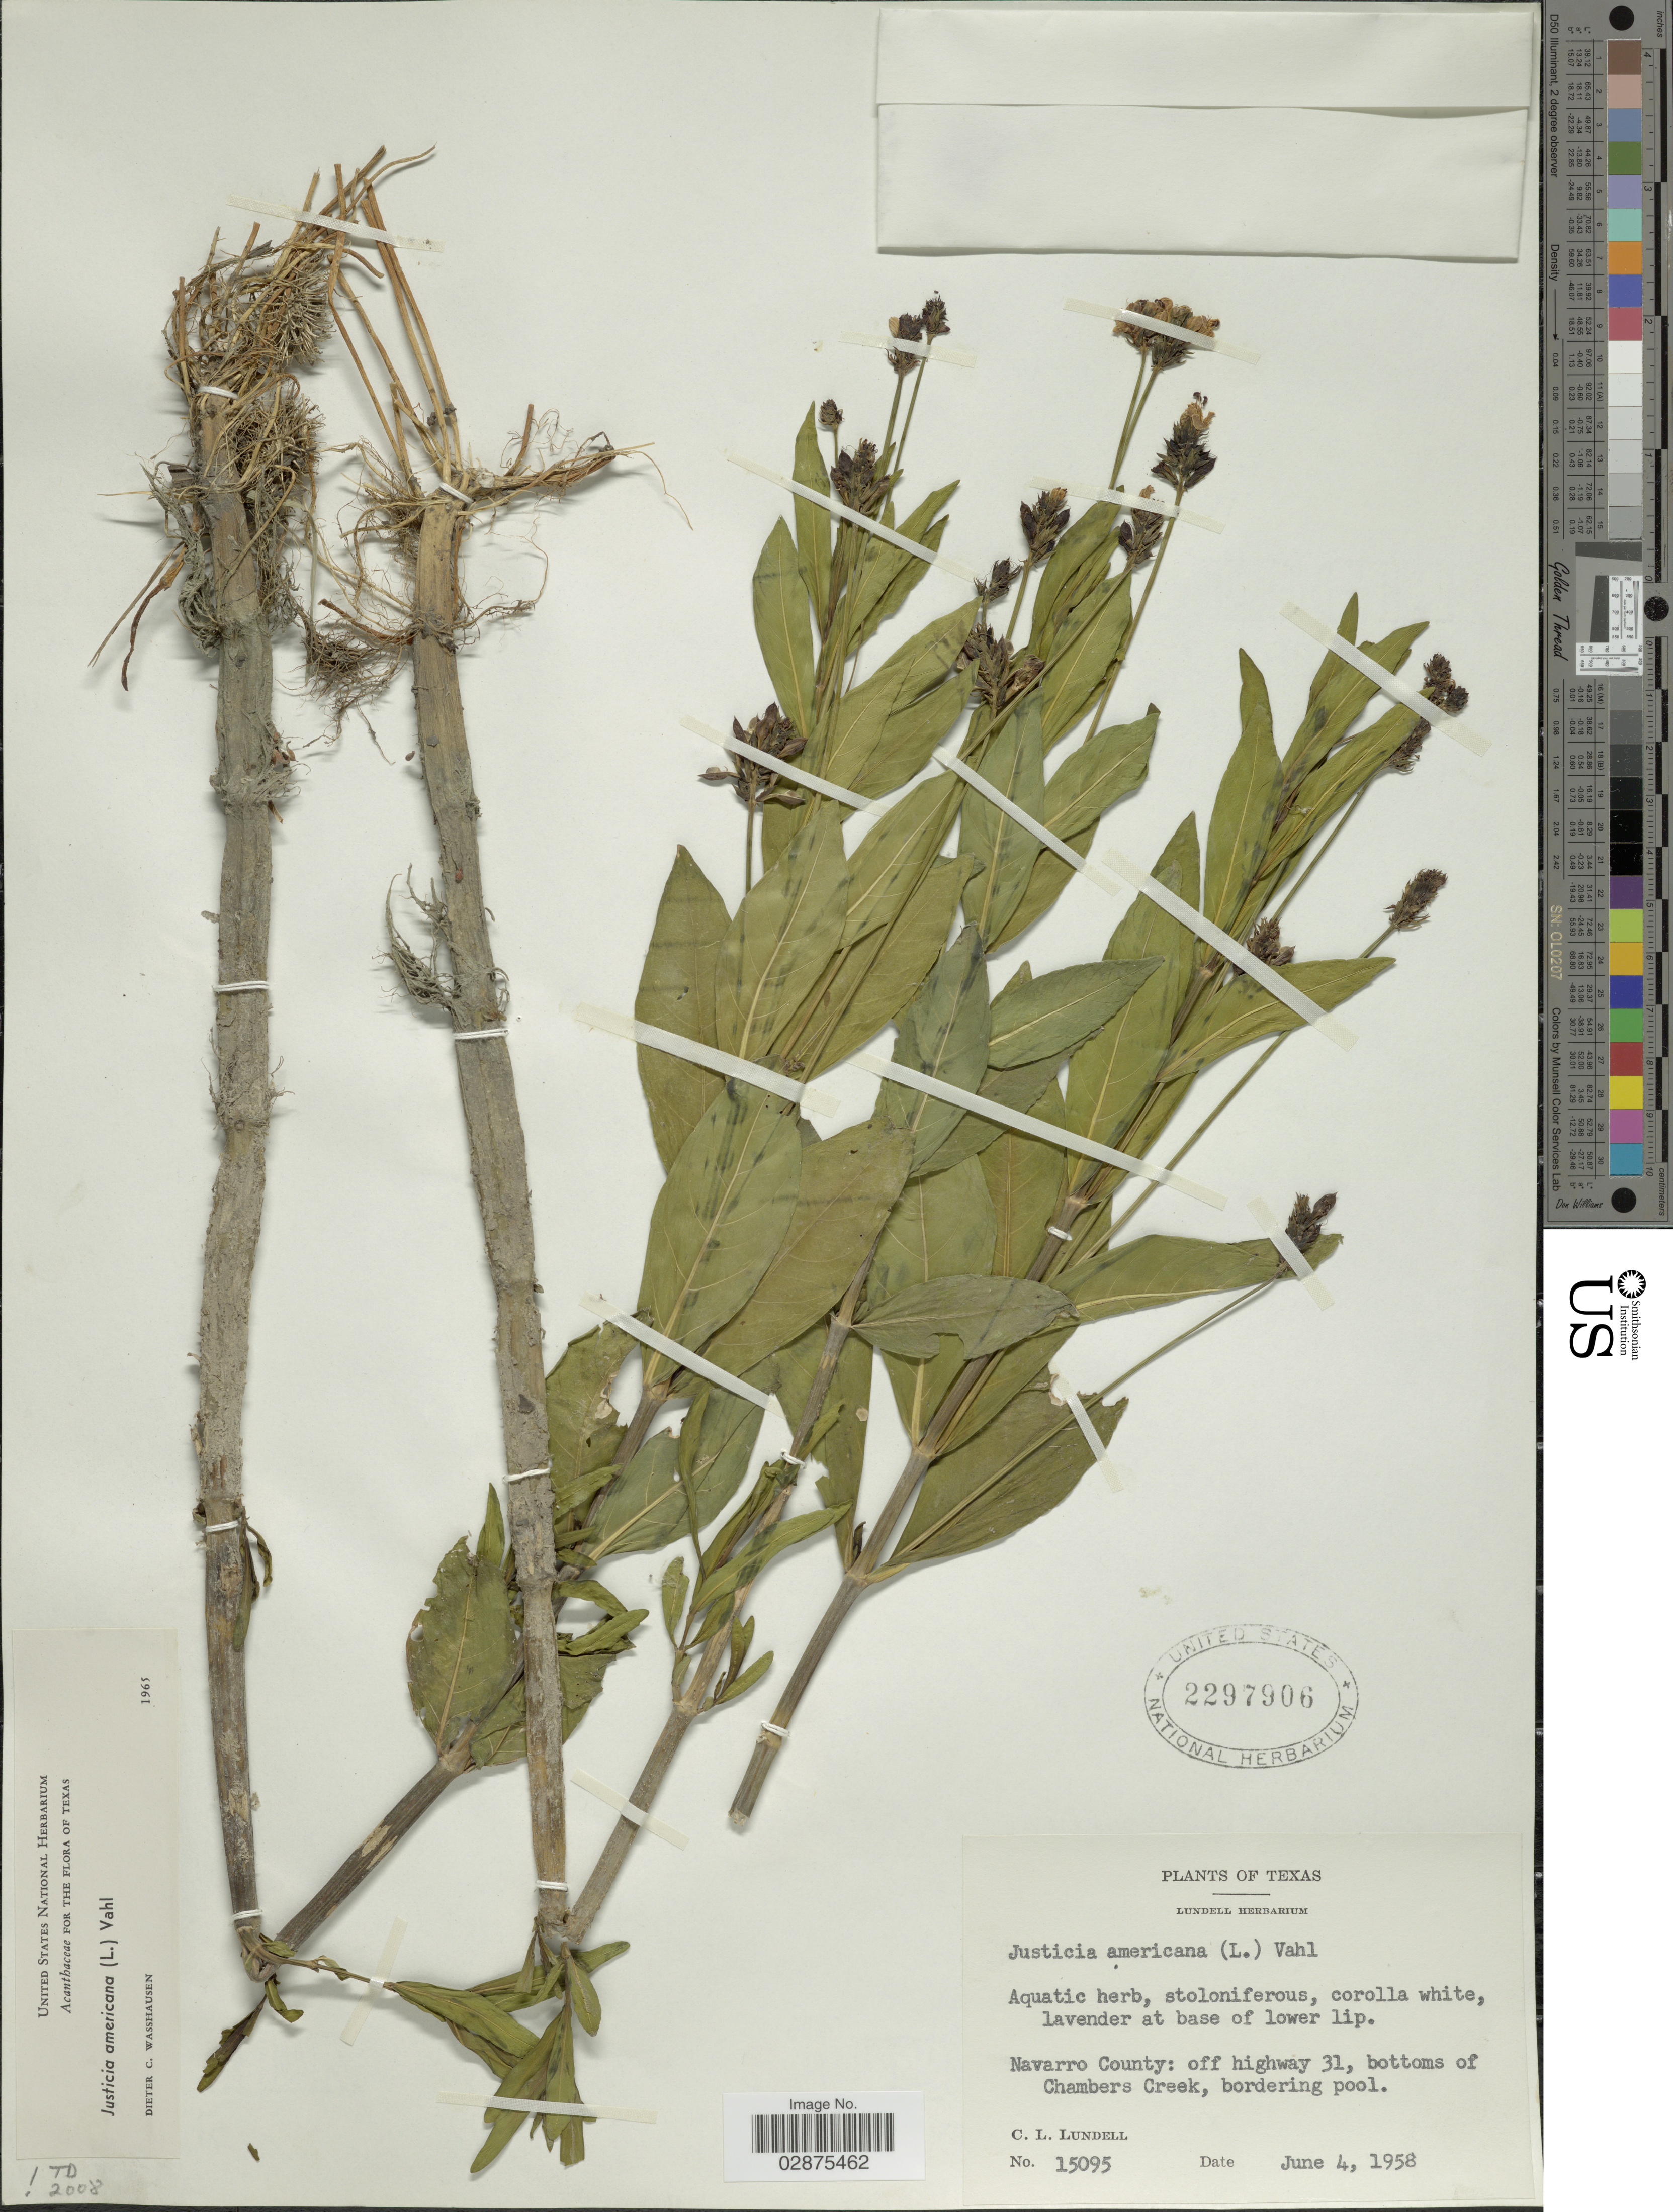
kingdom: Plantae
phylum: Tracheophyta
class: Magnoliopsida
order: Lamiales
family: Acanthaceae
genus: Justicia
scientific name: Justicia americana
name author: (L.) Vahl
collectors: C. L. Lundell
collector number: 15095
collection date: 1958-06-04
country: United States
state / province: Texas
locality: Navaro County: off highway 31, bottoms of Chambers Creek, bordering pool.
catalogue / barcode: US 2297906